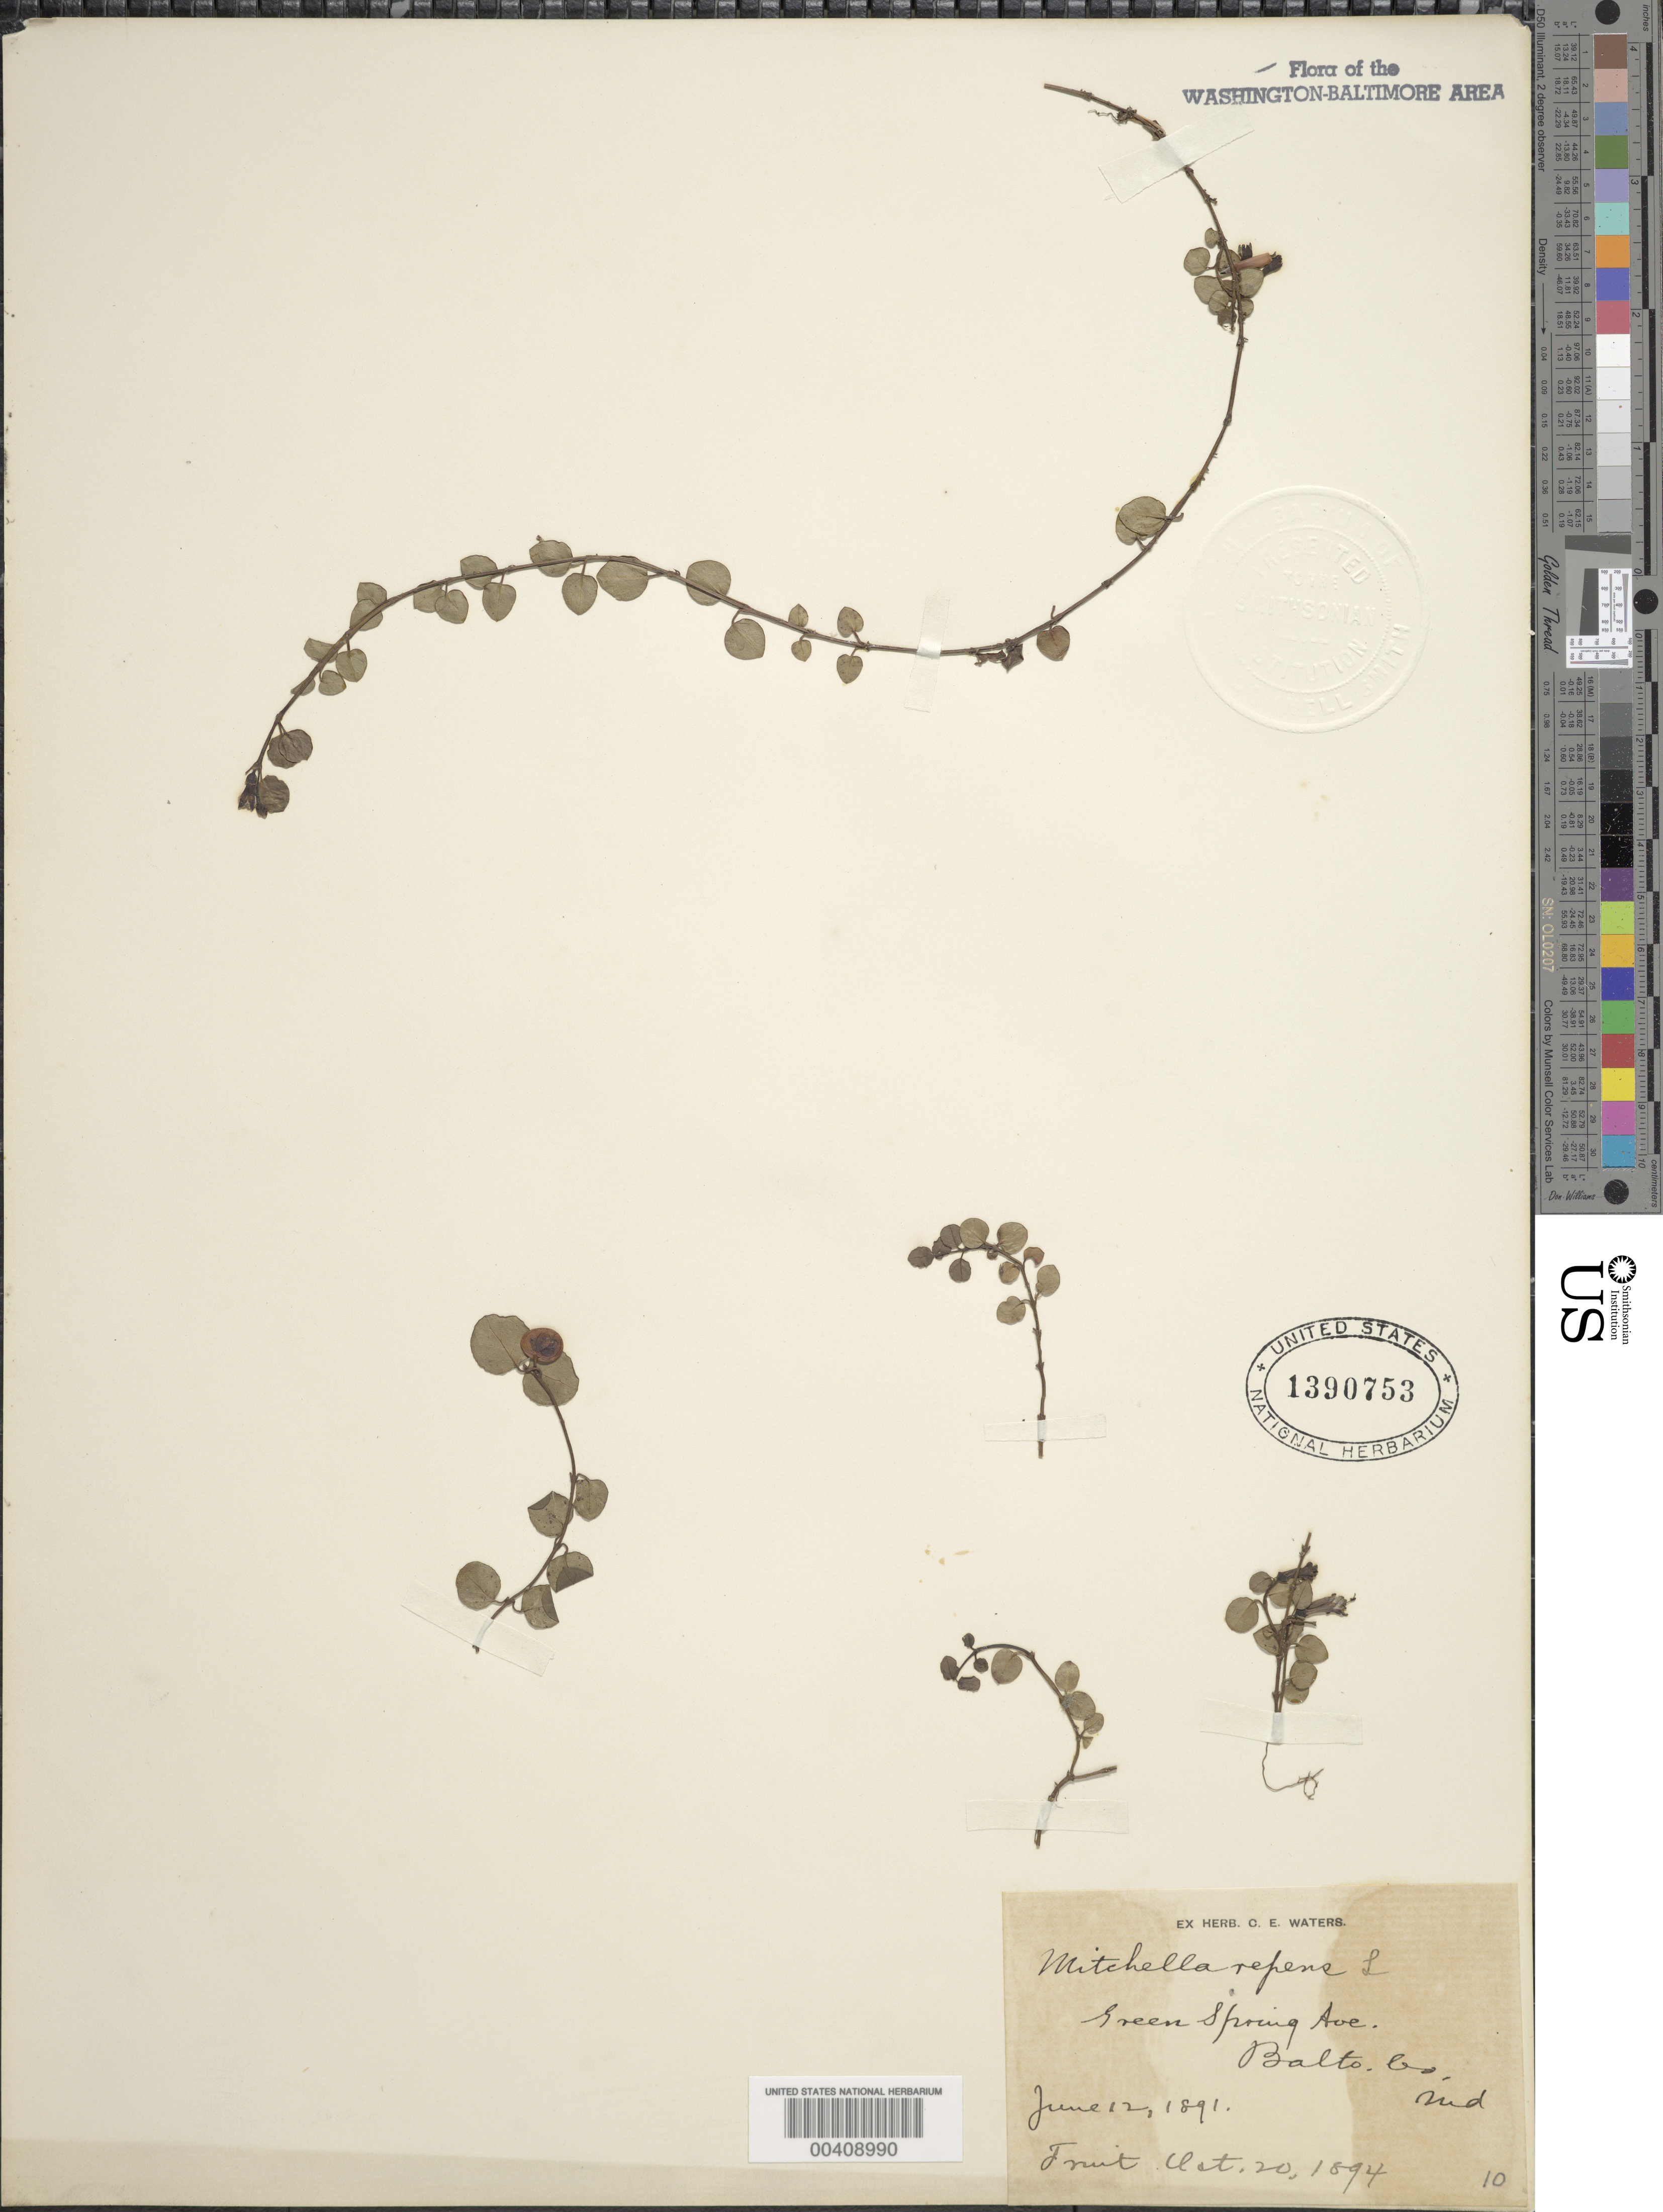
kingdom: Plantae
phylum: Tracheophyta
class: Magnoliopsida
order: Gentianales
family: Rubiaceae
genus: Mitchella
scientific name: Mitchella repens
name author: L.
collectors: C. Waters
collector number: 10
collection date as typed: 12 Jun 1891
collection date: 1891-06-12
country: United States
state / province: Maryland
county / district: Baltimore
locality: Green Spring Ave.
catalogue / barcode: US 1390753